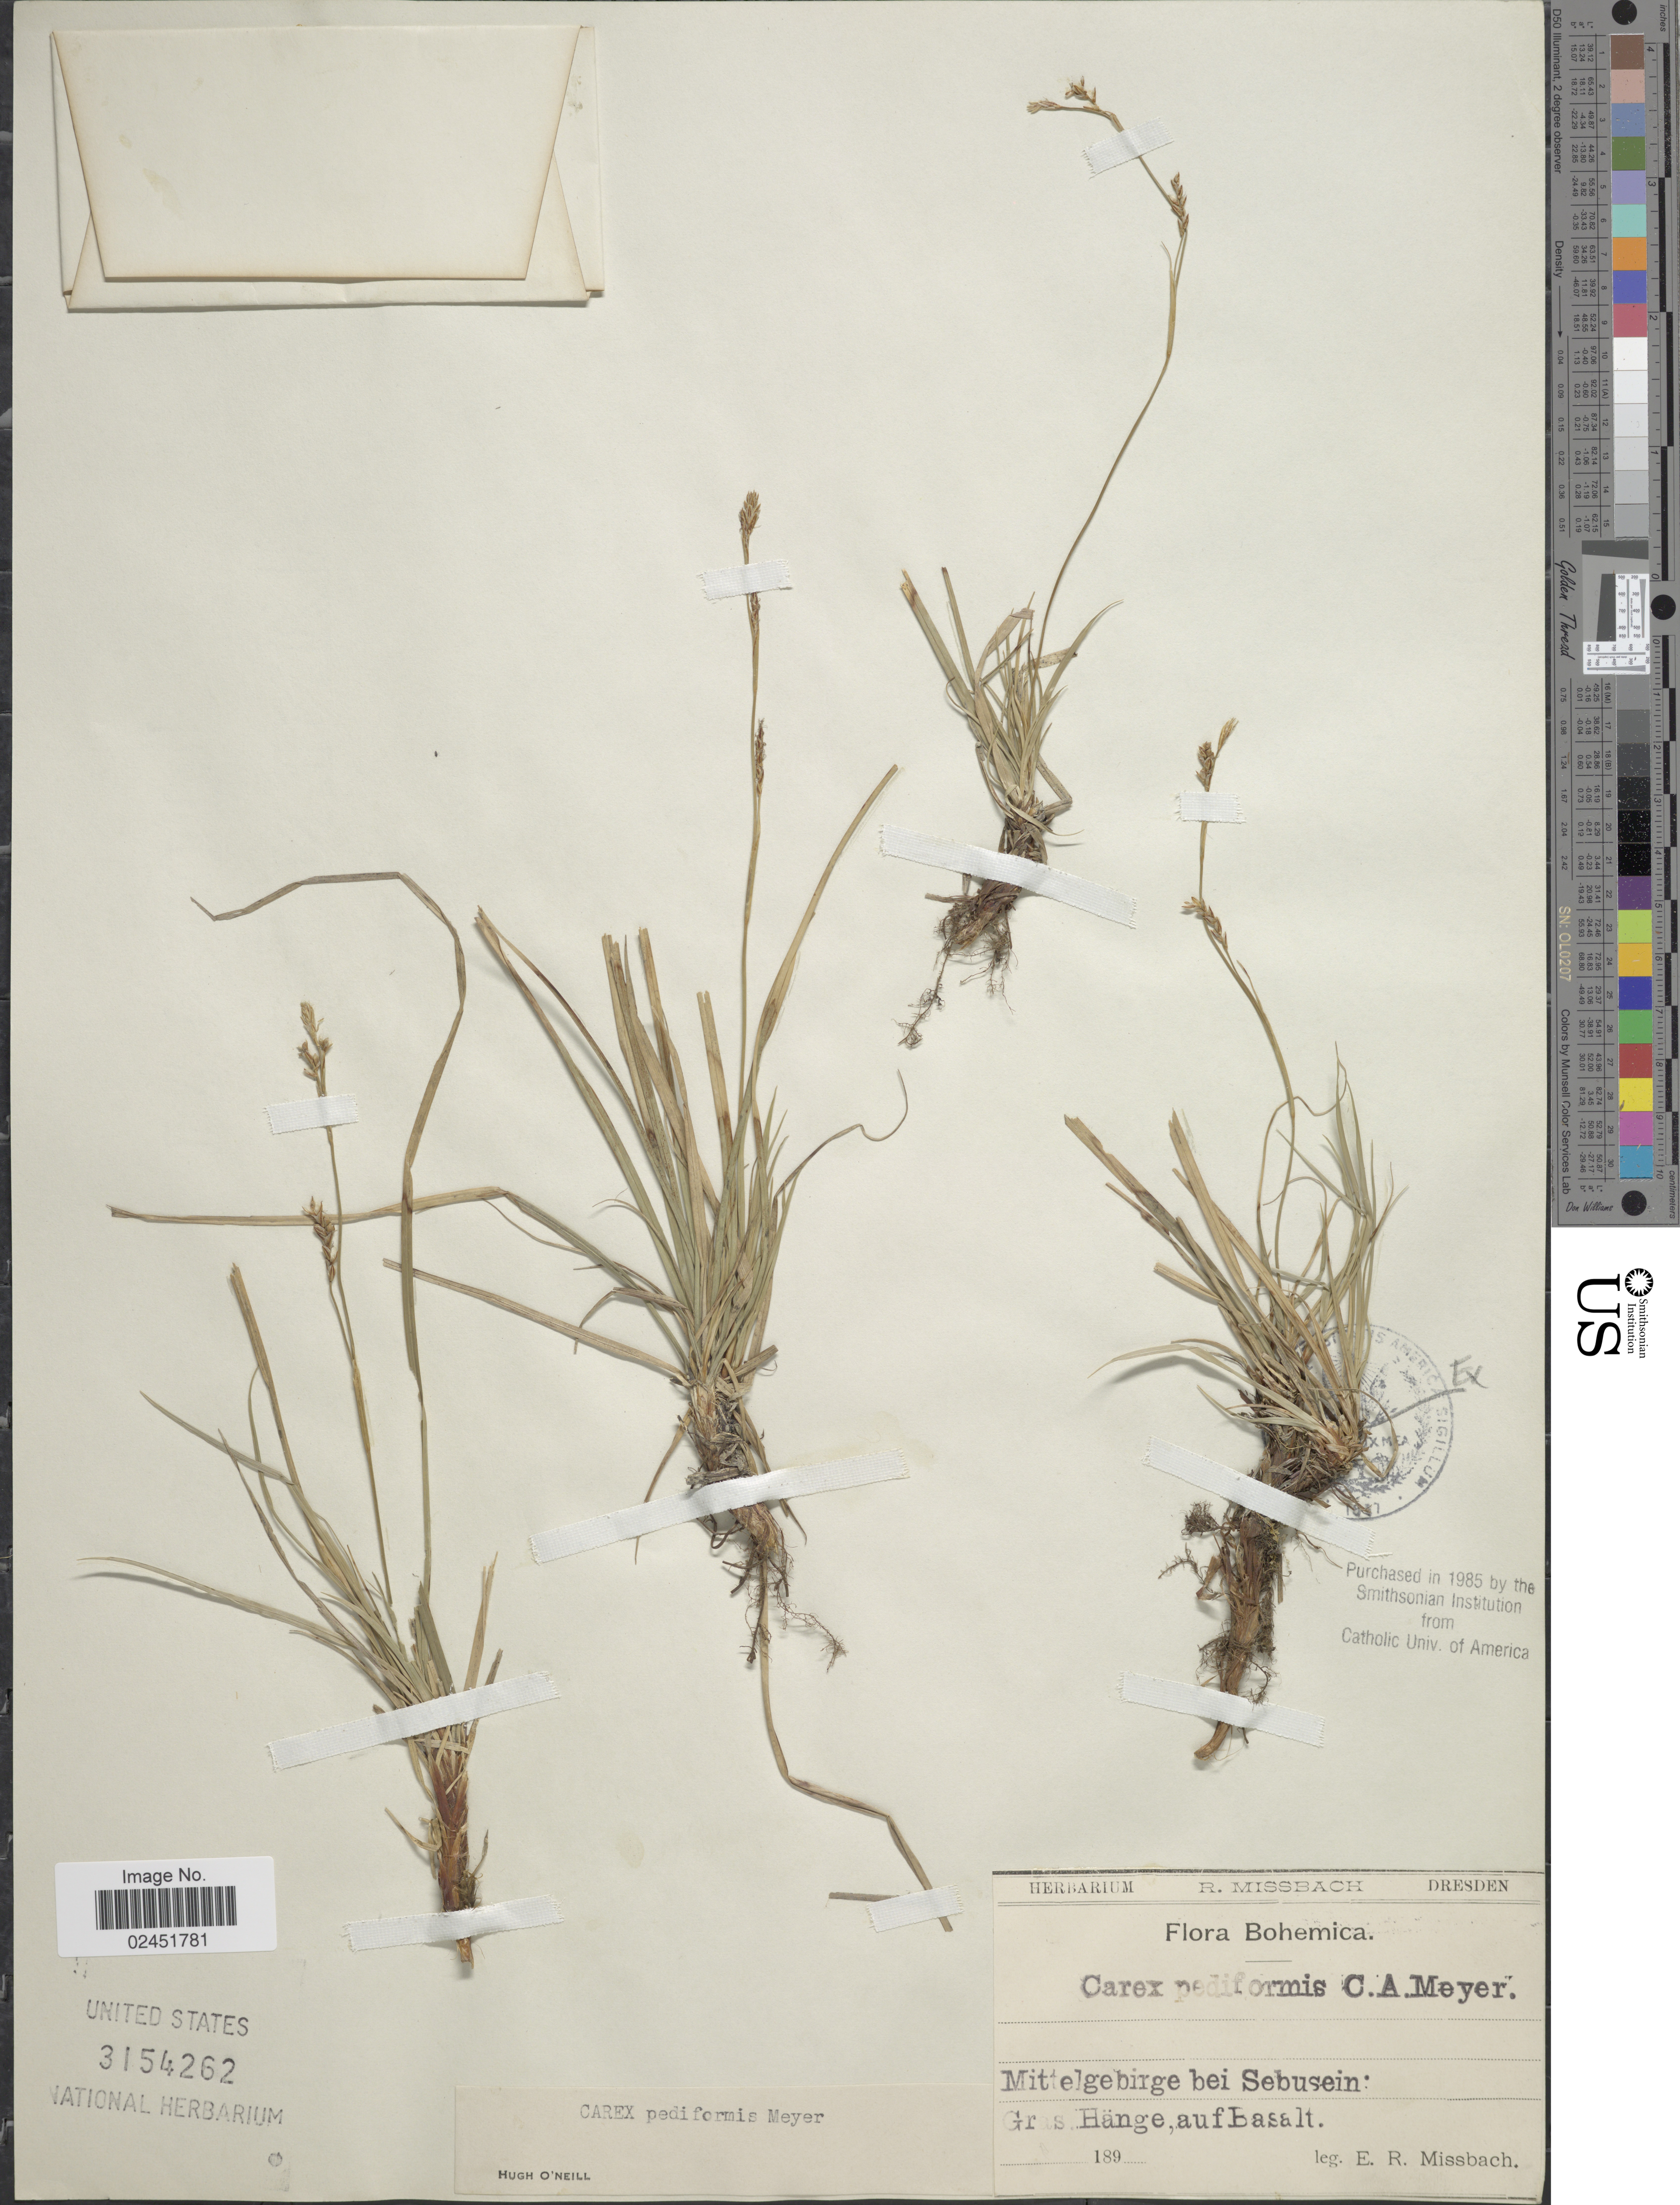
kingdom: Plantae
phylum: Tracheophyta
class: Liliopsida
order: Poales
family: Cyperaceae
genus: Carex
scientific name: Carex pediformis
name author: C.A. Mey.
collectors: E. Missbach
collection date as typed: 189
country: Czechia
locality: Bohemica. Mittelgebirge bei Sebusein: Gras. Hange, auf Basalt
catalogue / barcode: US 3154262